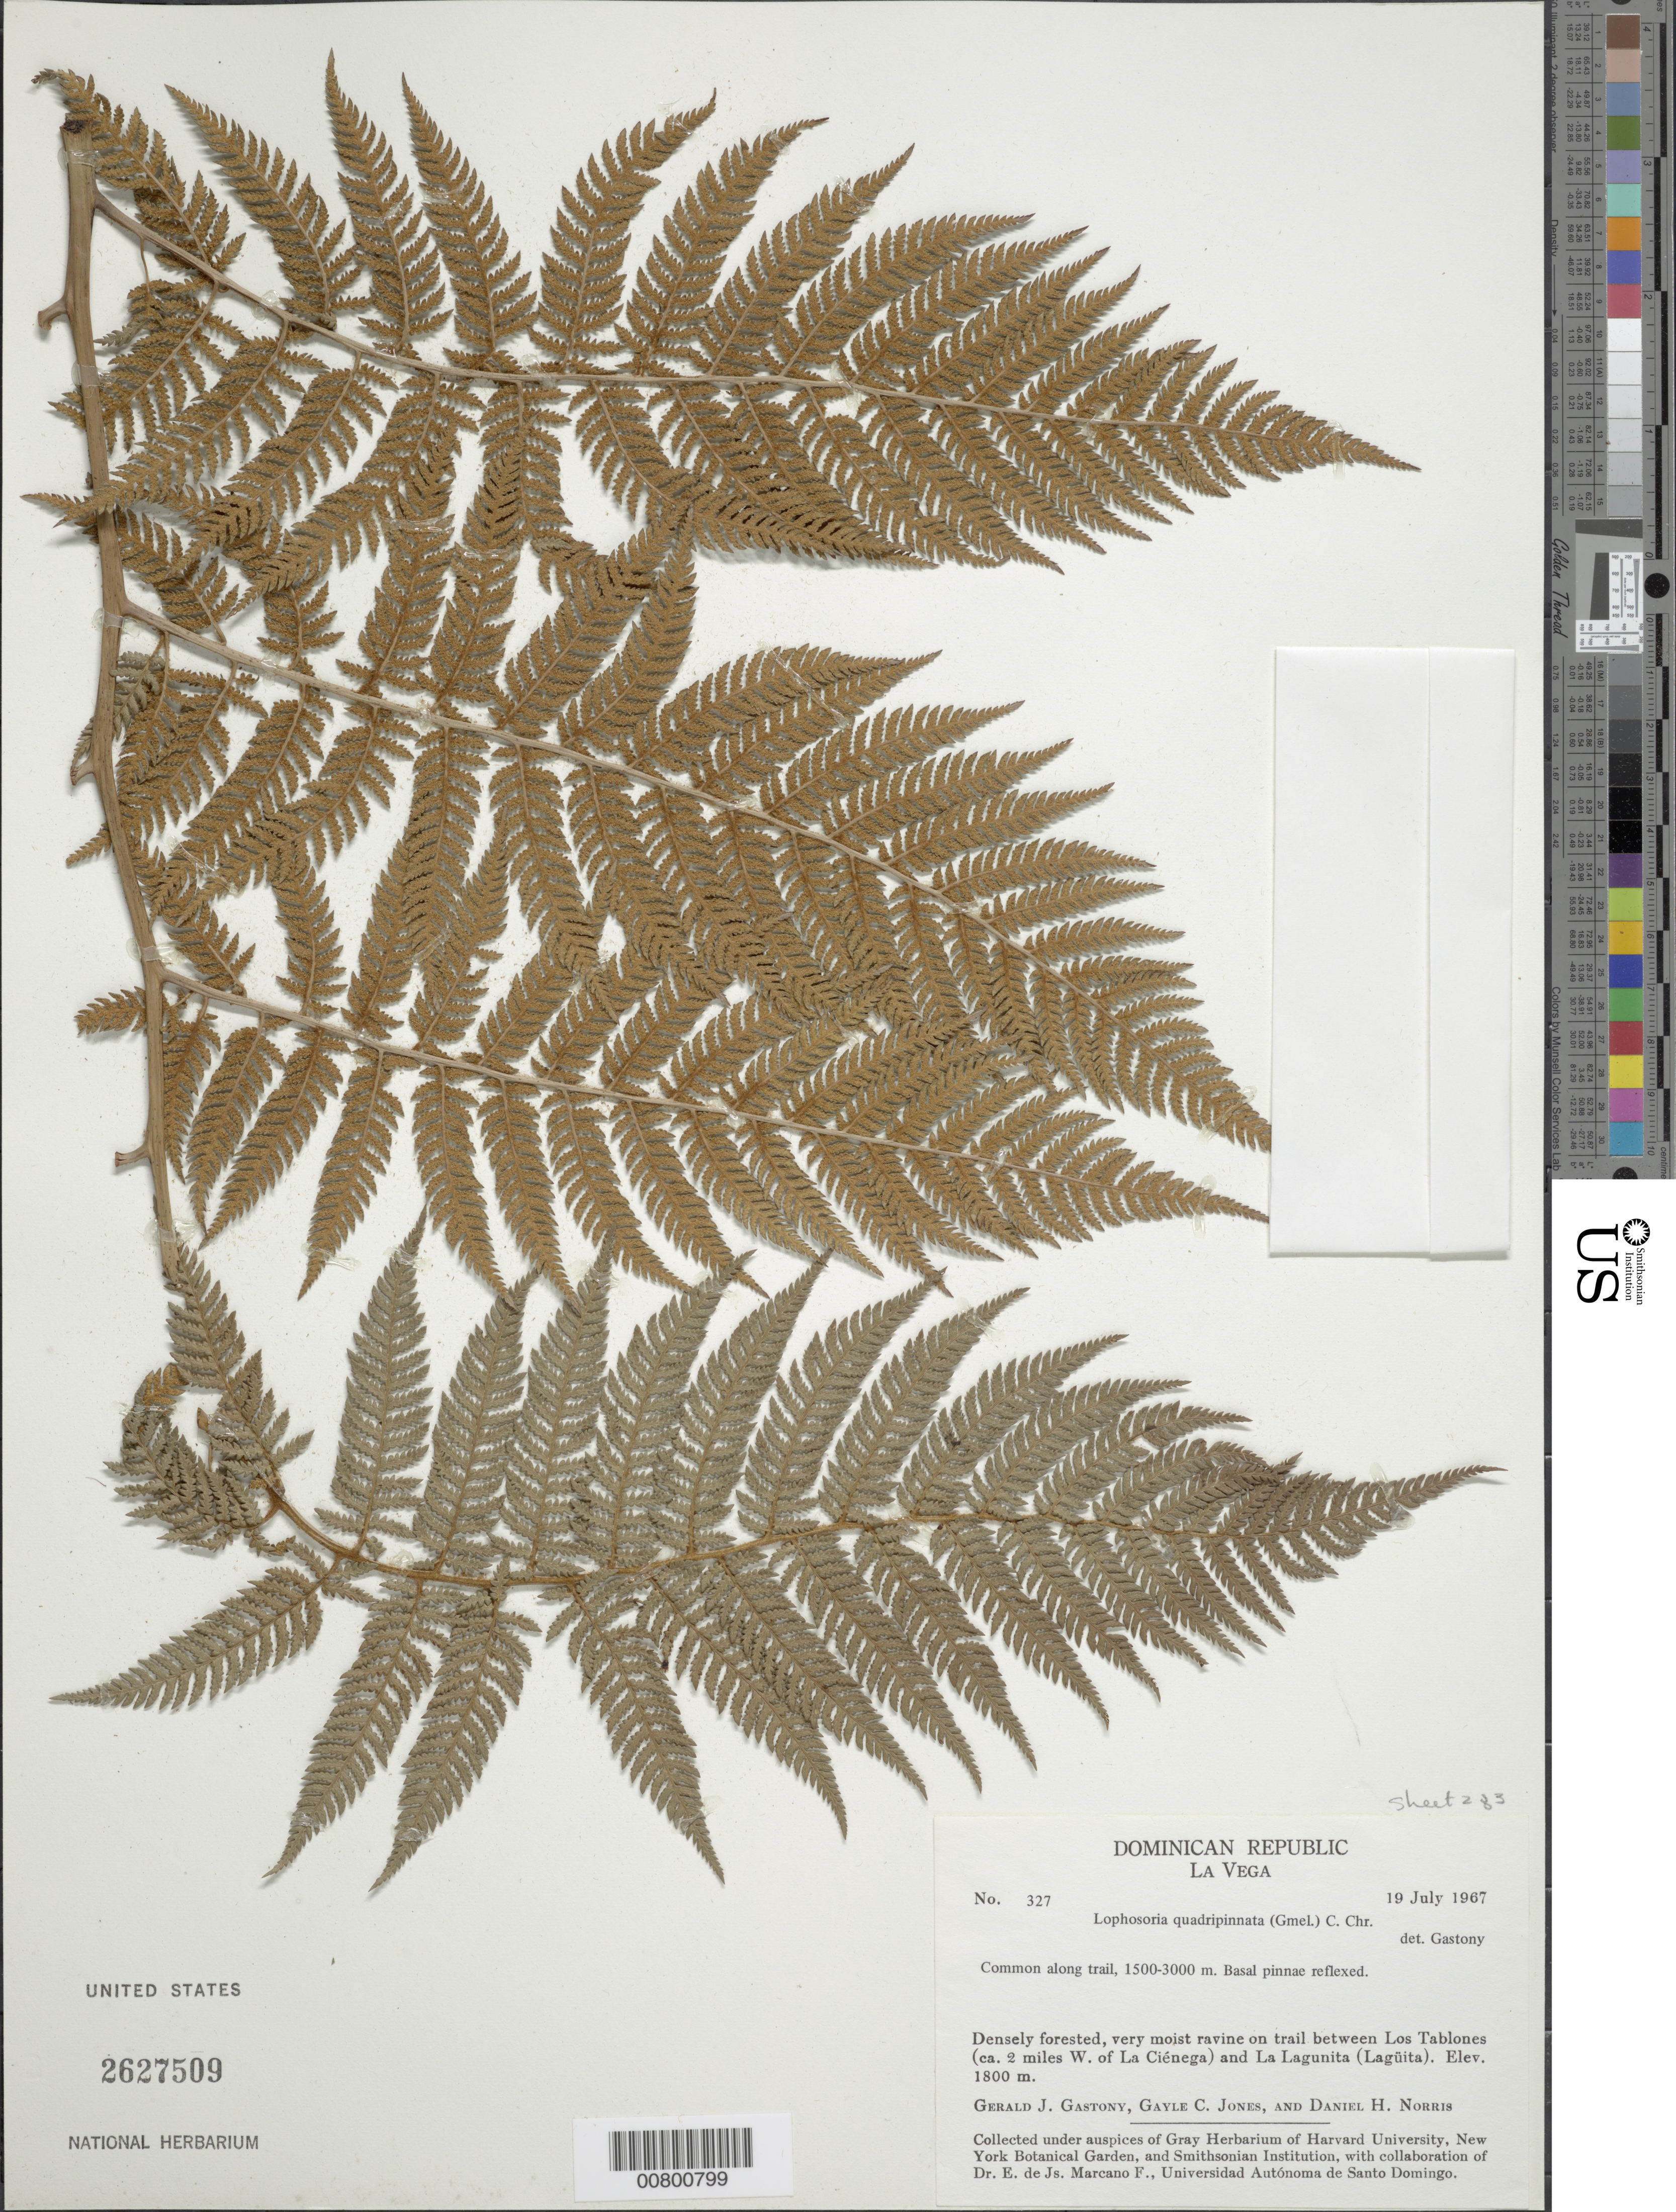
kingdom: Plantae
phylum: Tracheophyta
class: Polypodiopsida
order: Cyatheales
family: Dicksoniaceae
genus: Lophosoria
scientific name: Lophosoria quadripinnata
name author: (J.F. Gmel.) C. Chr.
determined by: Gastony, Gerald J.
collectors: G. Gastony, G. C. Jones & D. H. Norris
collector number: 327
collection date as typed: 19 Jul 1967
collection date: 1967-07-19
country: Dominican Republic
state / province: La Vega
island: Hispaniola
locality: Lost Tablones (ca. 2 miles W of La Ciénega) to La Lagunita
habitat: Trailside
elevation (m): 1500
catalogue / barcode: US 2627509